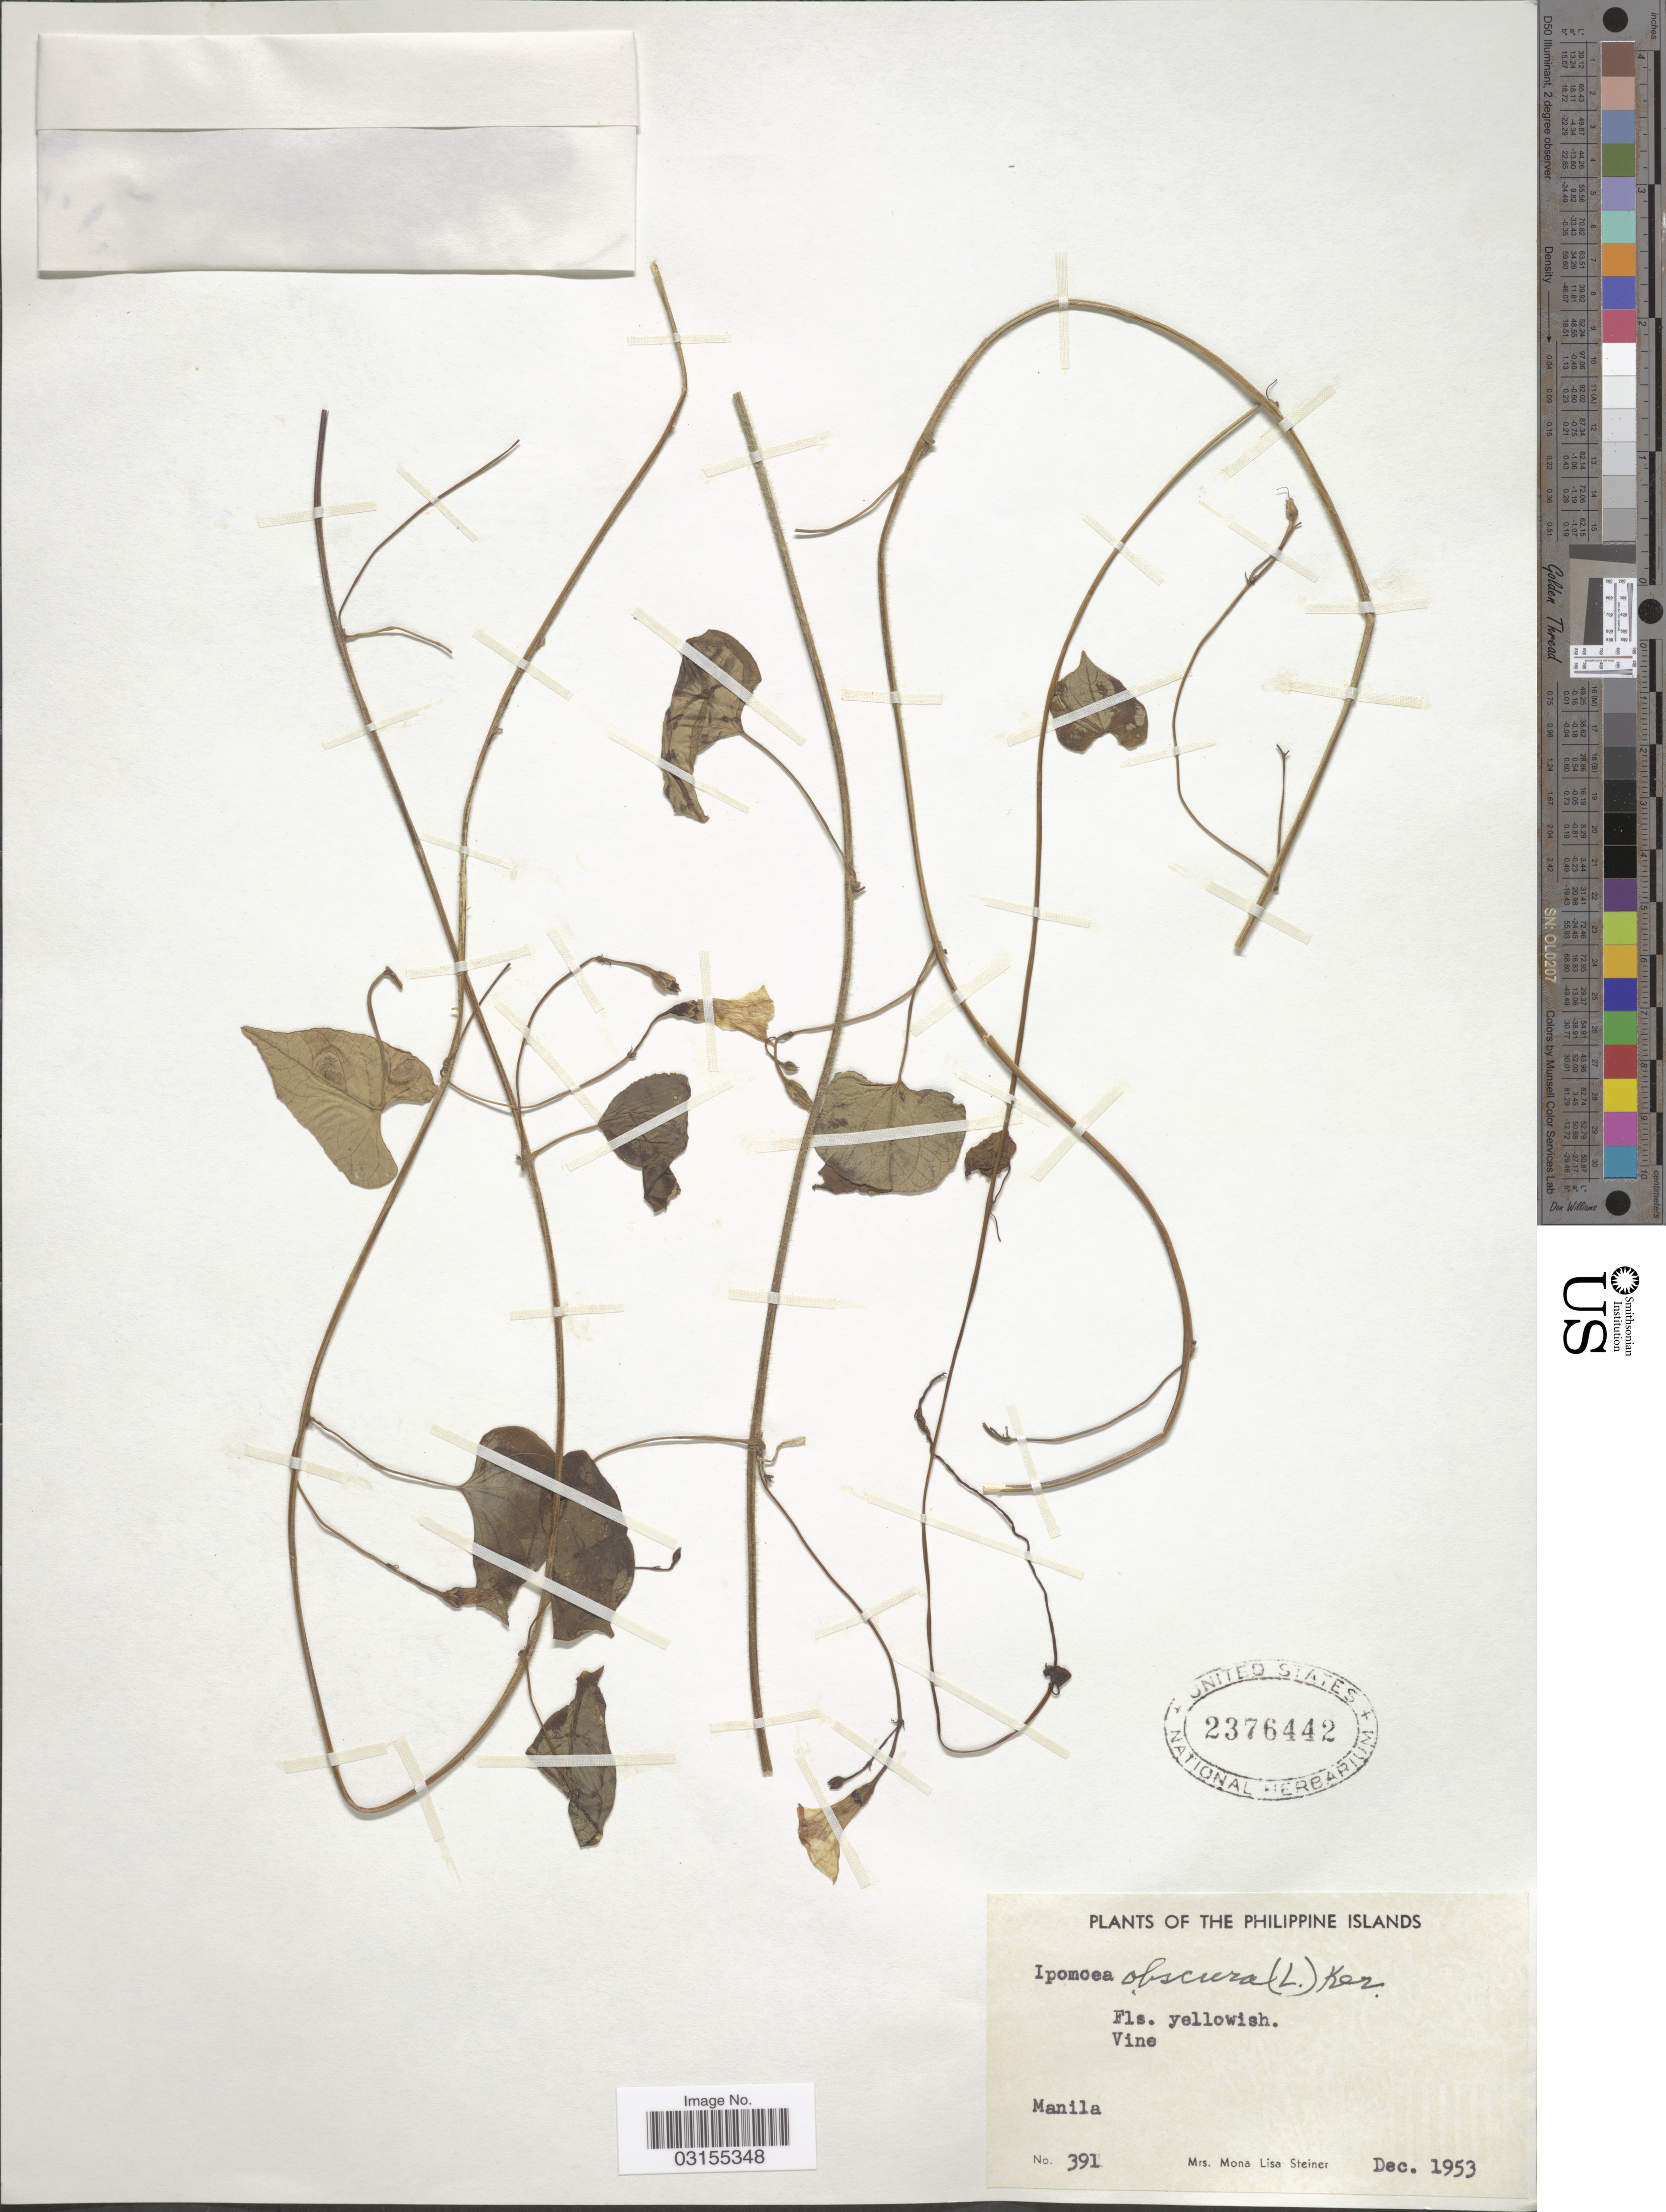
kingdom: Plantae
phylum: Tracheophyta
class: Magnoliopsida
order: Solanales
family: Convolvulaceae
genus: Ipomoea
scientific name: Ipomoea obscura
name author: (L.) Ker Gawl.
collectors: M. Steiner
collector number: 391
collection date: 1953-12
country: Philippines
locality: The Philippine Islands. Manila.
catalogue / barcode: US 2376442